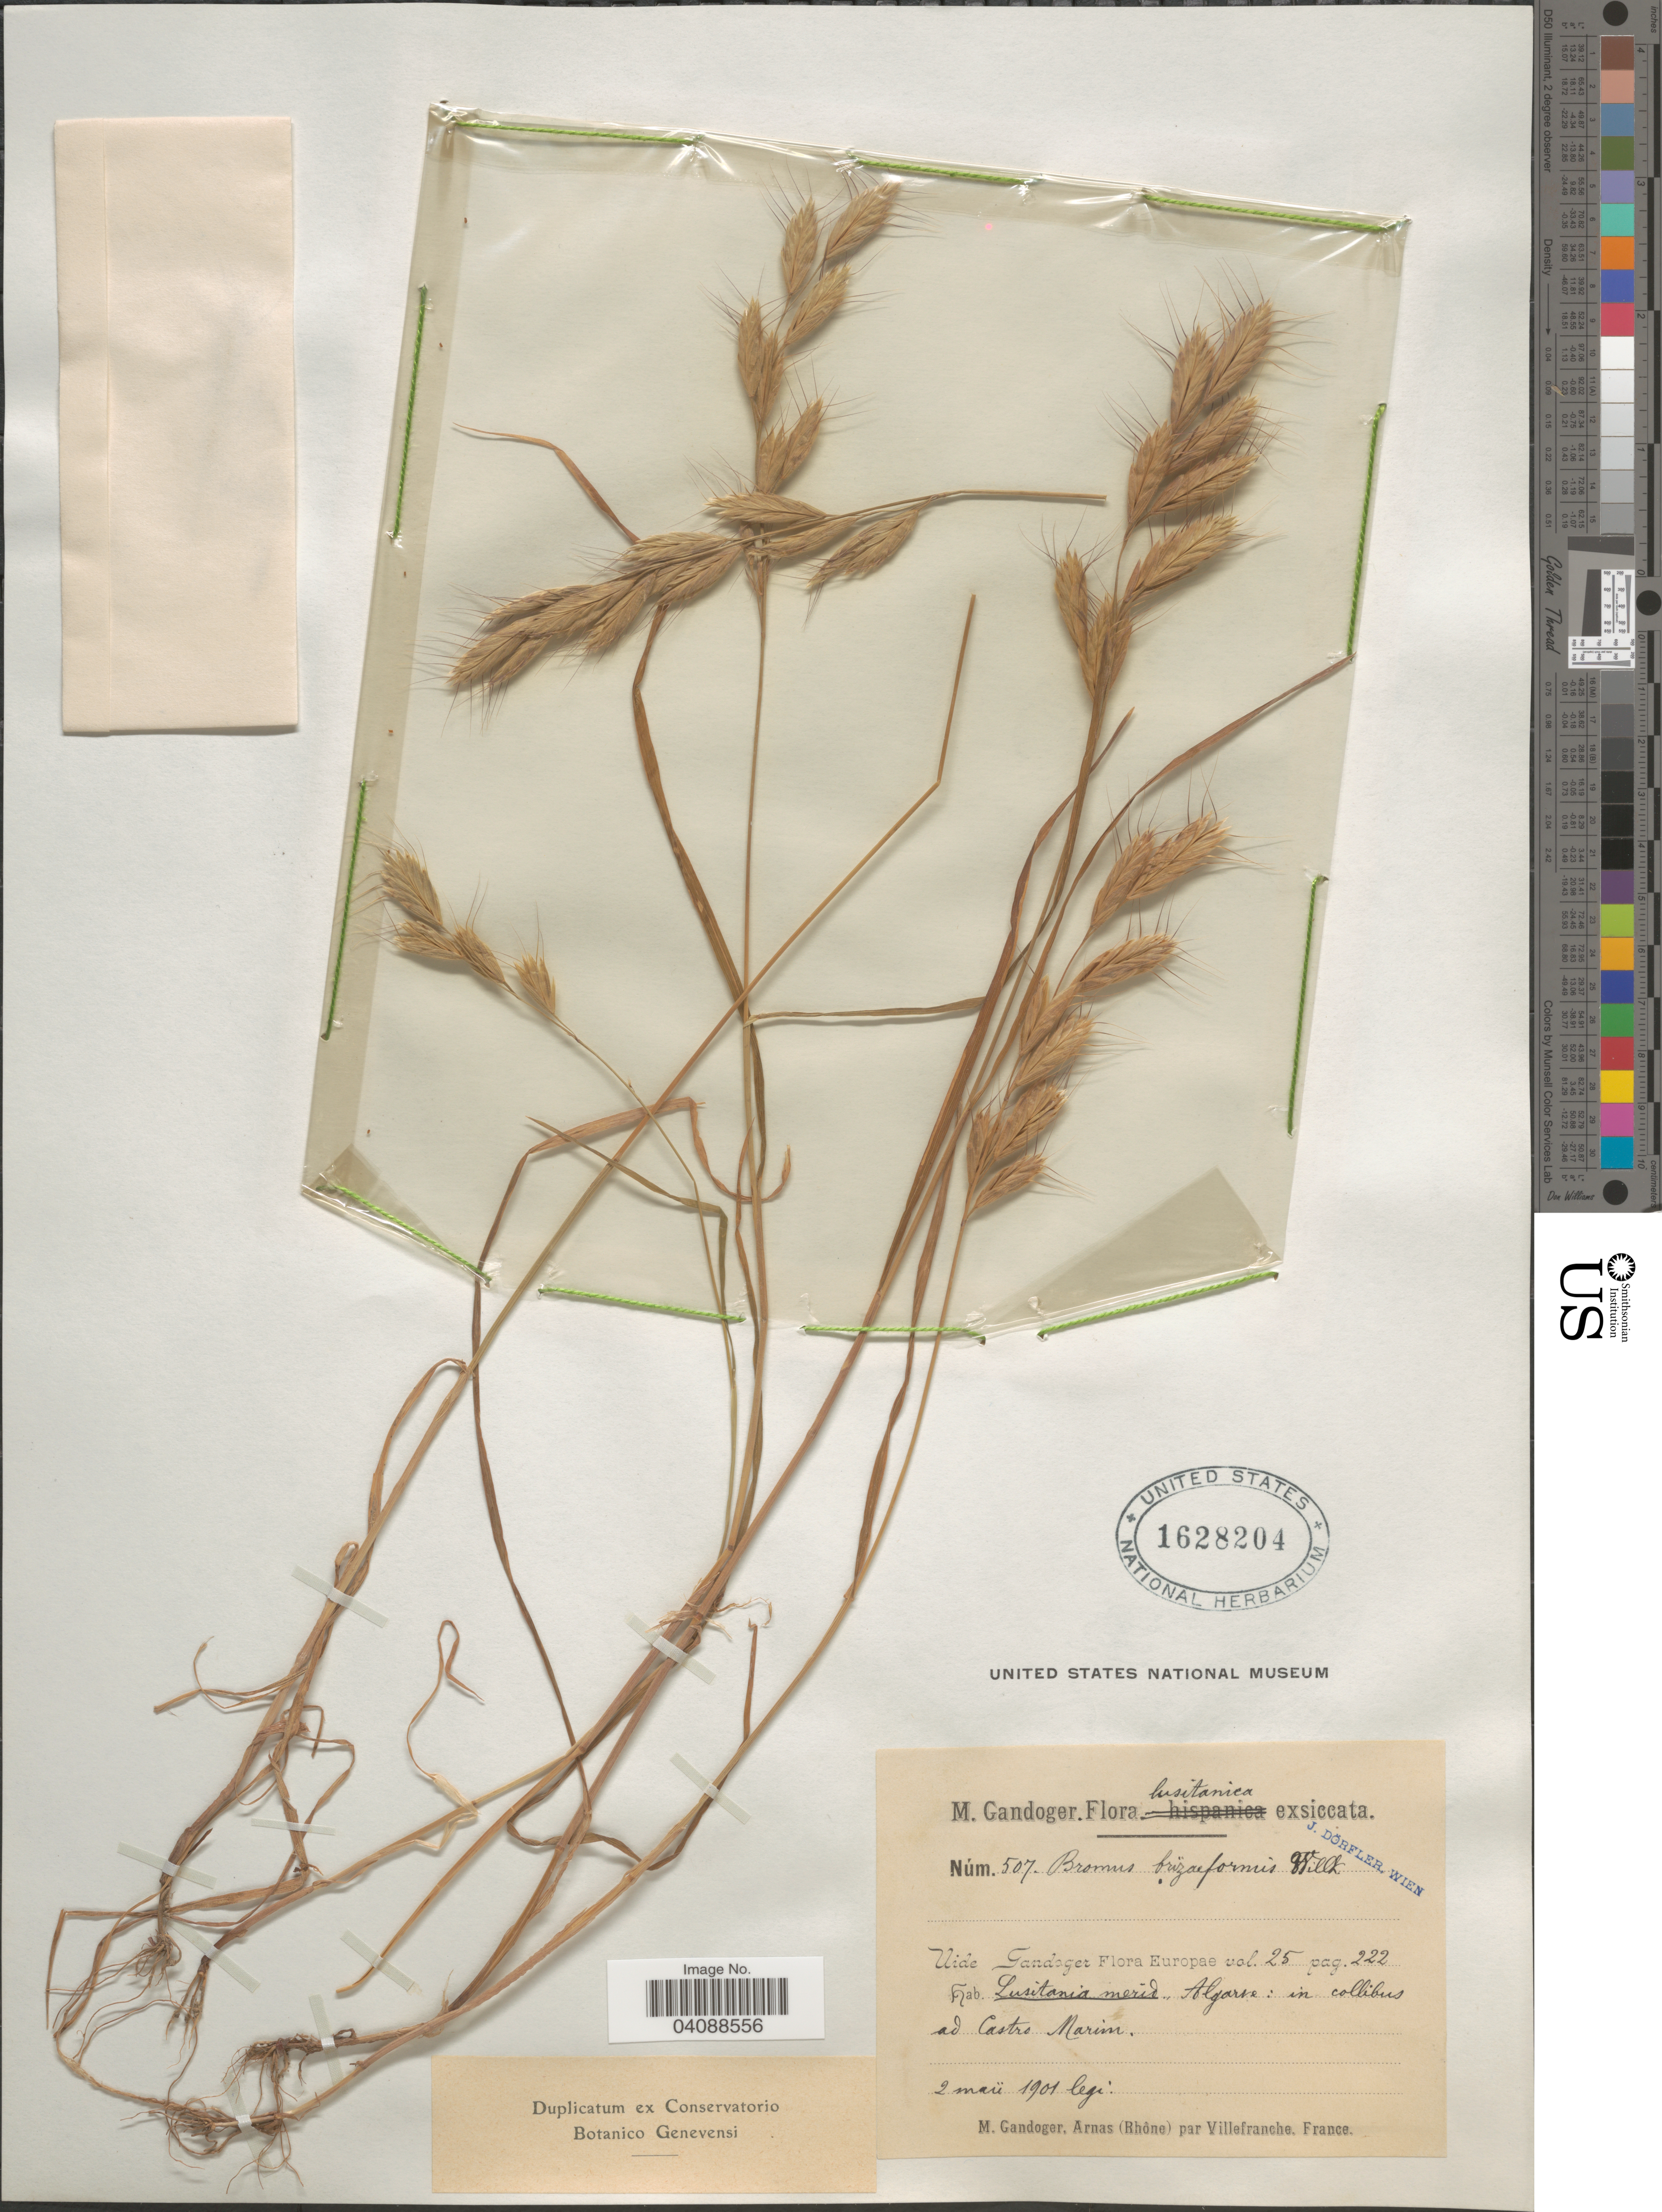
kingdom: Plantae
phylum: Tracheophyta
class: Liliopsida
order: Poales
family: Poaceae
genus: Bromus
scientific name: Bromus squarrosus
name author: L.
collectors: M. Gandoger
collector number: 507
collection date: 1901-05-02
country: Portugal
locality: Lusitanica. Lusitania merid., Algarve: in collibus ad Castro Marim.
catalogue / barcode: US 1628204